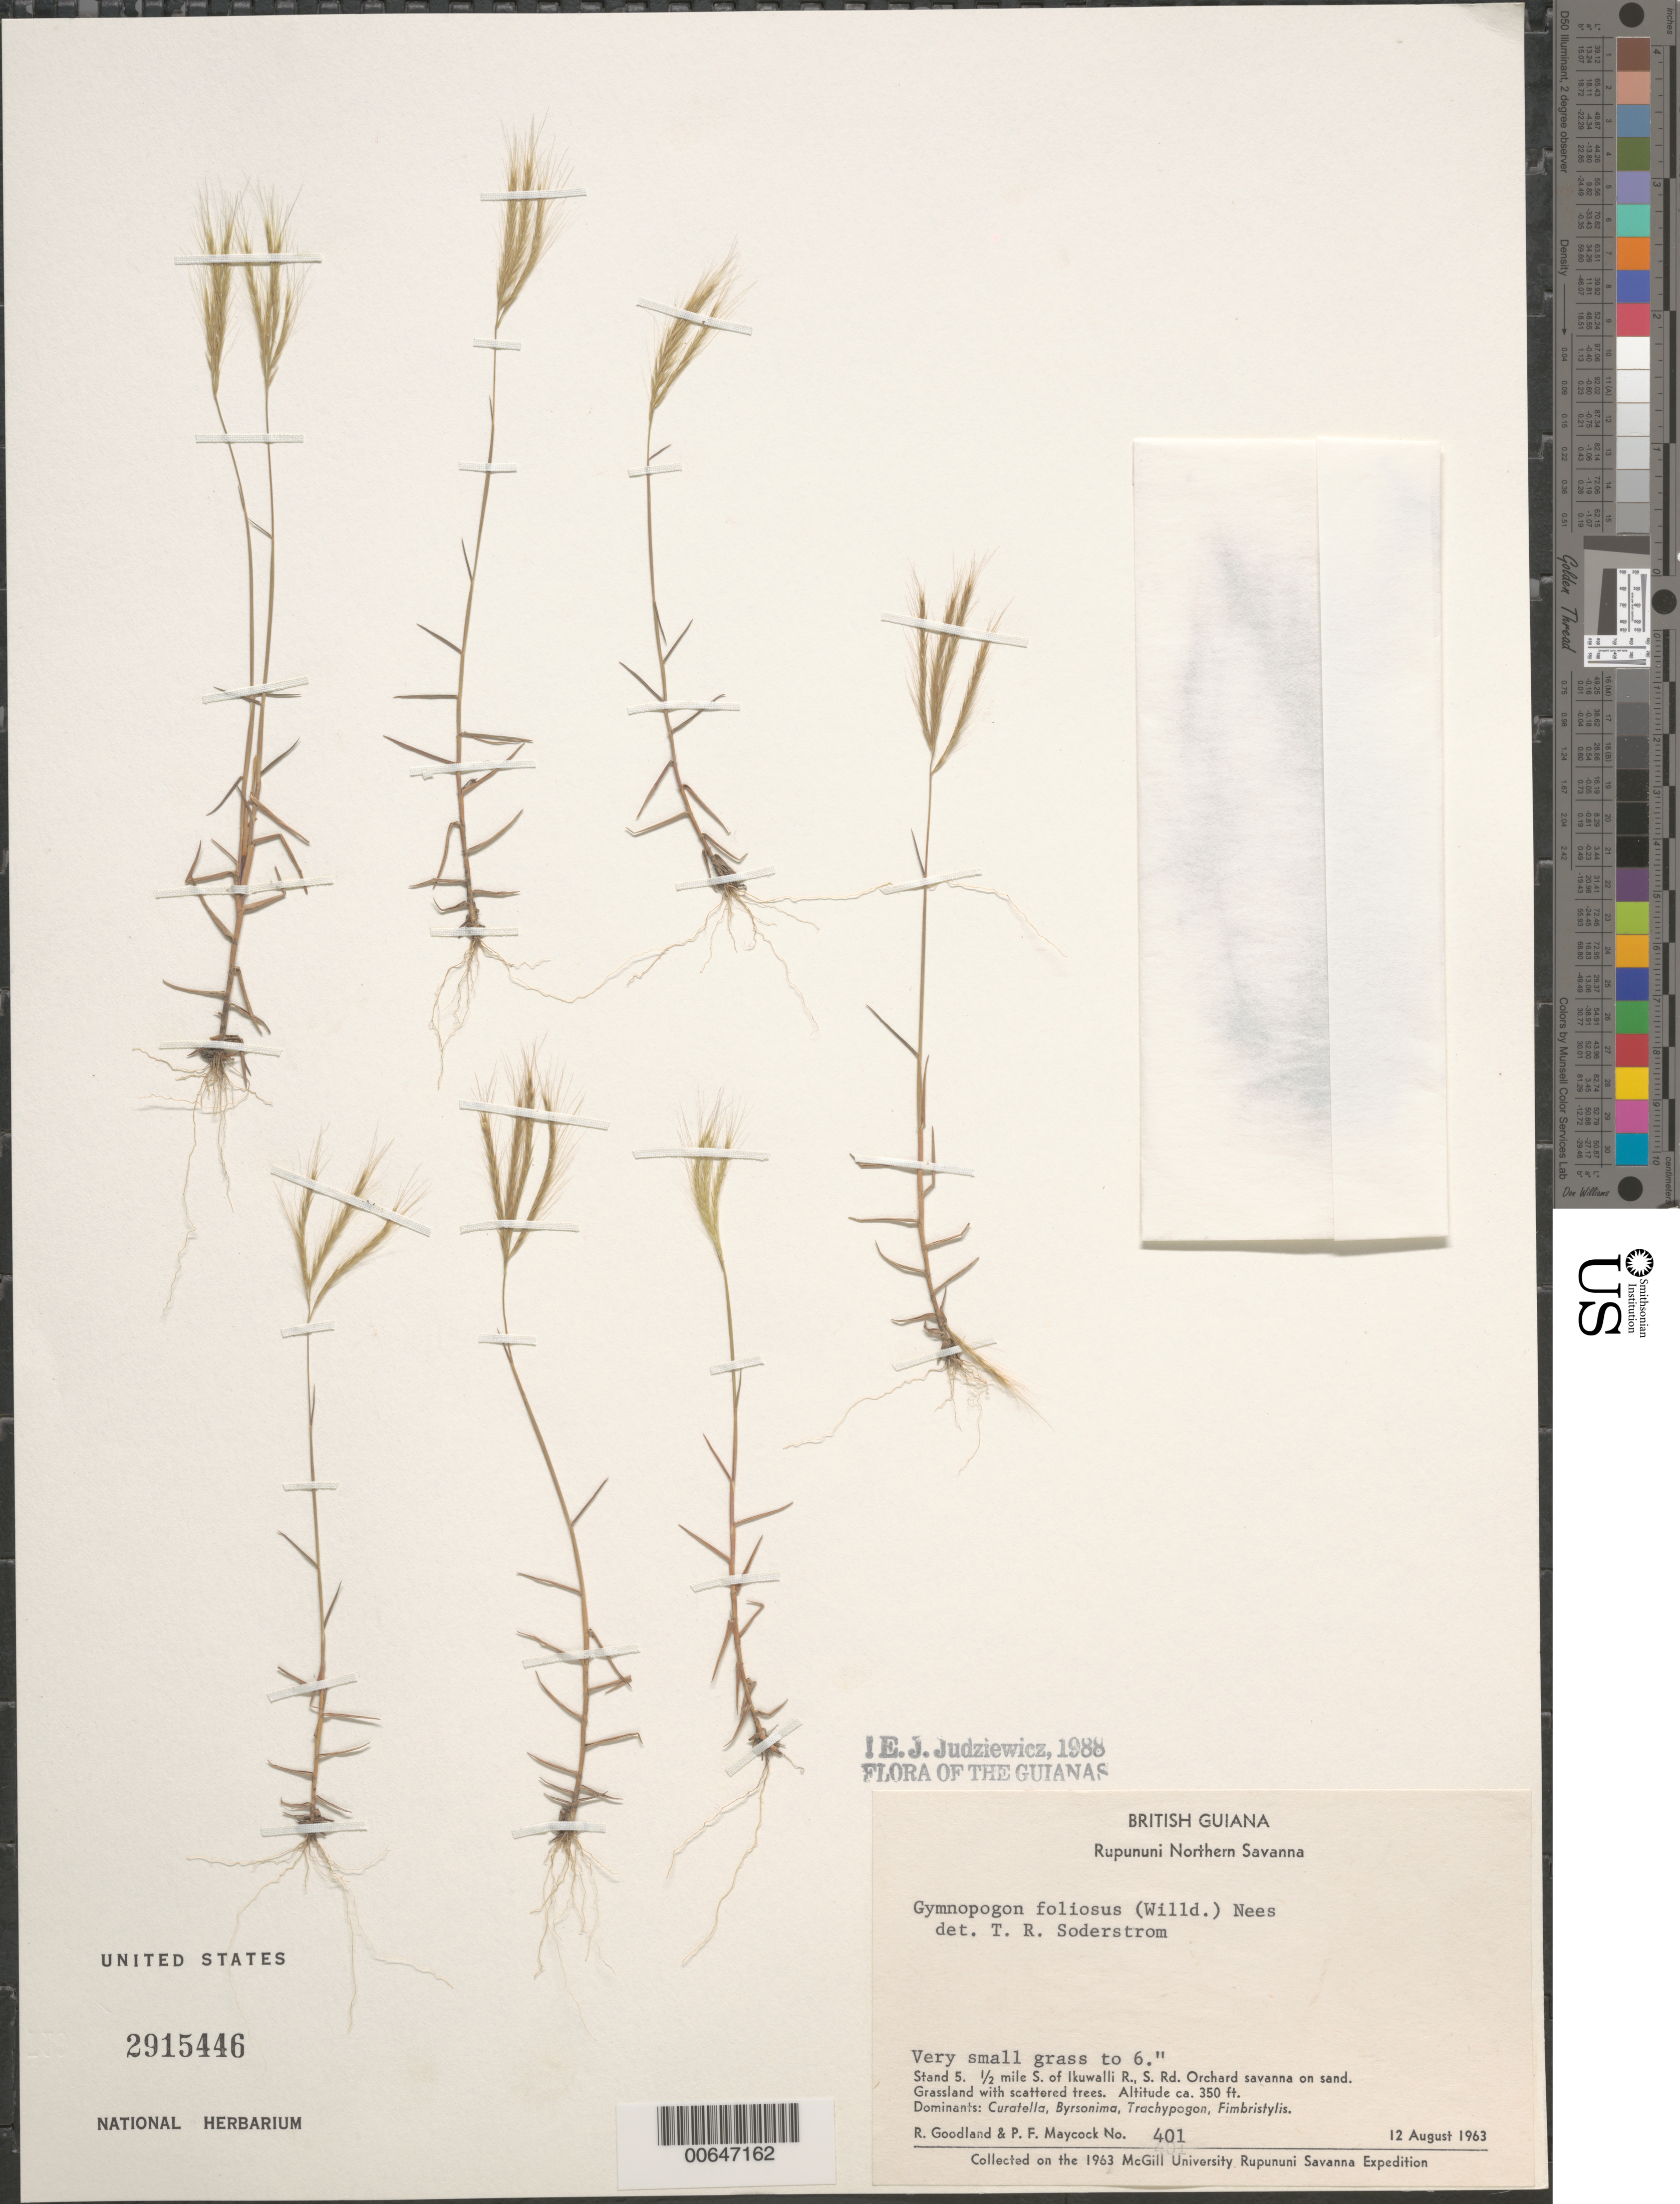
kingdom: Plantae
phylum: Tracheophyta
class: Liliopsida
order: Poales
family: Poaceae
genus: Gymnopogon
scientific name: Gymnopogon foliosus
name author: (Willd.) Nees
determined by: Judziewicz, E. J.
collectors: R. Goodland & P. Maycock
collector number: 401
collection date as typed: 12-Aug-63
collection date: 1963-08-12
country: Guyana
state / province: U. Takutu-U. Essequibo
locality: Rupununi Northern Savanna, Ikuwalli R., 0.5 mi. S of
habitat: Orchard savanna on sand. Grassland with scattered trees. Dominants: Curatella, Byrsonima, Trachypogon & Fimbristilis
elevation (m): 107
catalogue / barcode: US 2915446